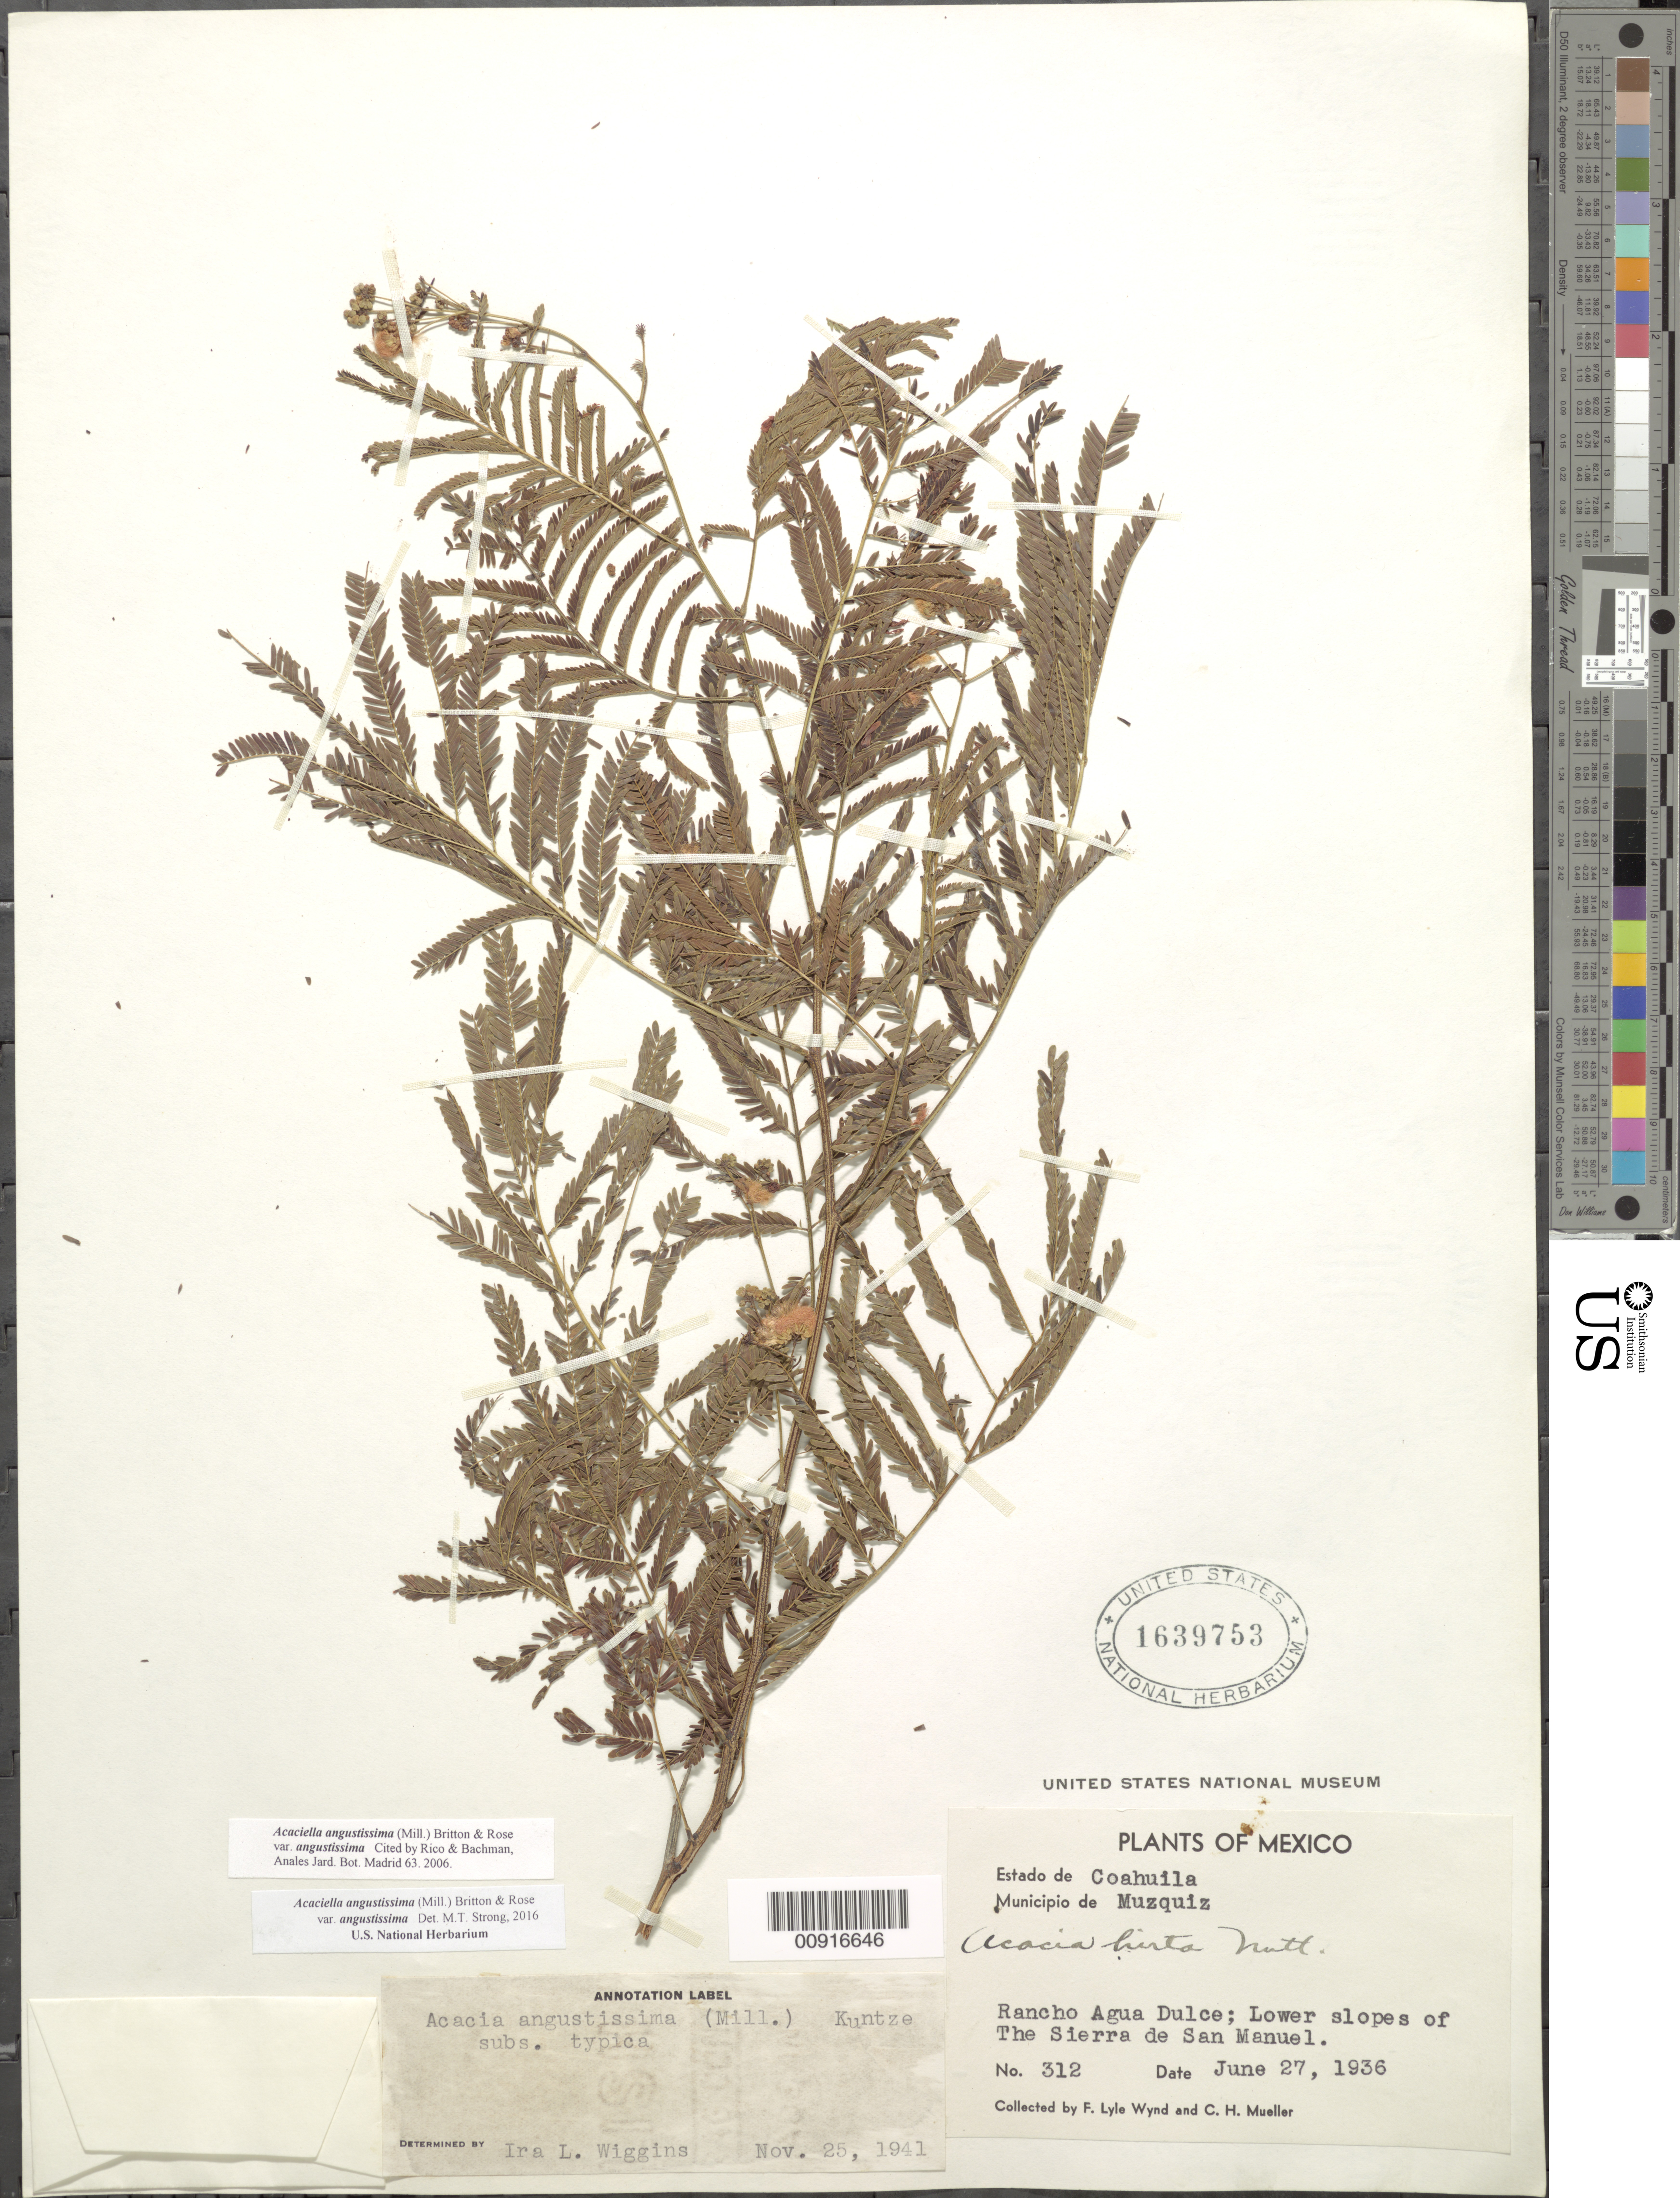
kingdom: Plantae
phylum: Tracheophyta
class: Magnoliopsida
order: Fabales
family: Fabaceae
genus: Acaciella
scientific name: Acaciella angustissima var. angustissima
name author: (Mill.) Britton & Rose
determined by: Strong, M. T., (US), Smithsonian Institution - National Museum of Natural History (UNITED STATES)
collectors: F. L. Wynd & C. H. Mueller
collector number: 312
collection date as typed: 27 Jun 1936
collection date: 1936-06-27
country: Mexico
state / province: Coahuila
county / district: Múzquiz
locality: Coahuila: Municipio de Múzquiz: Rancho Agua Dulce; Lower slopes of the Sierra de San Manuel.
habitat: Lower slopes of sierra.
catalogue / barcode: US 1639753